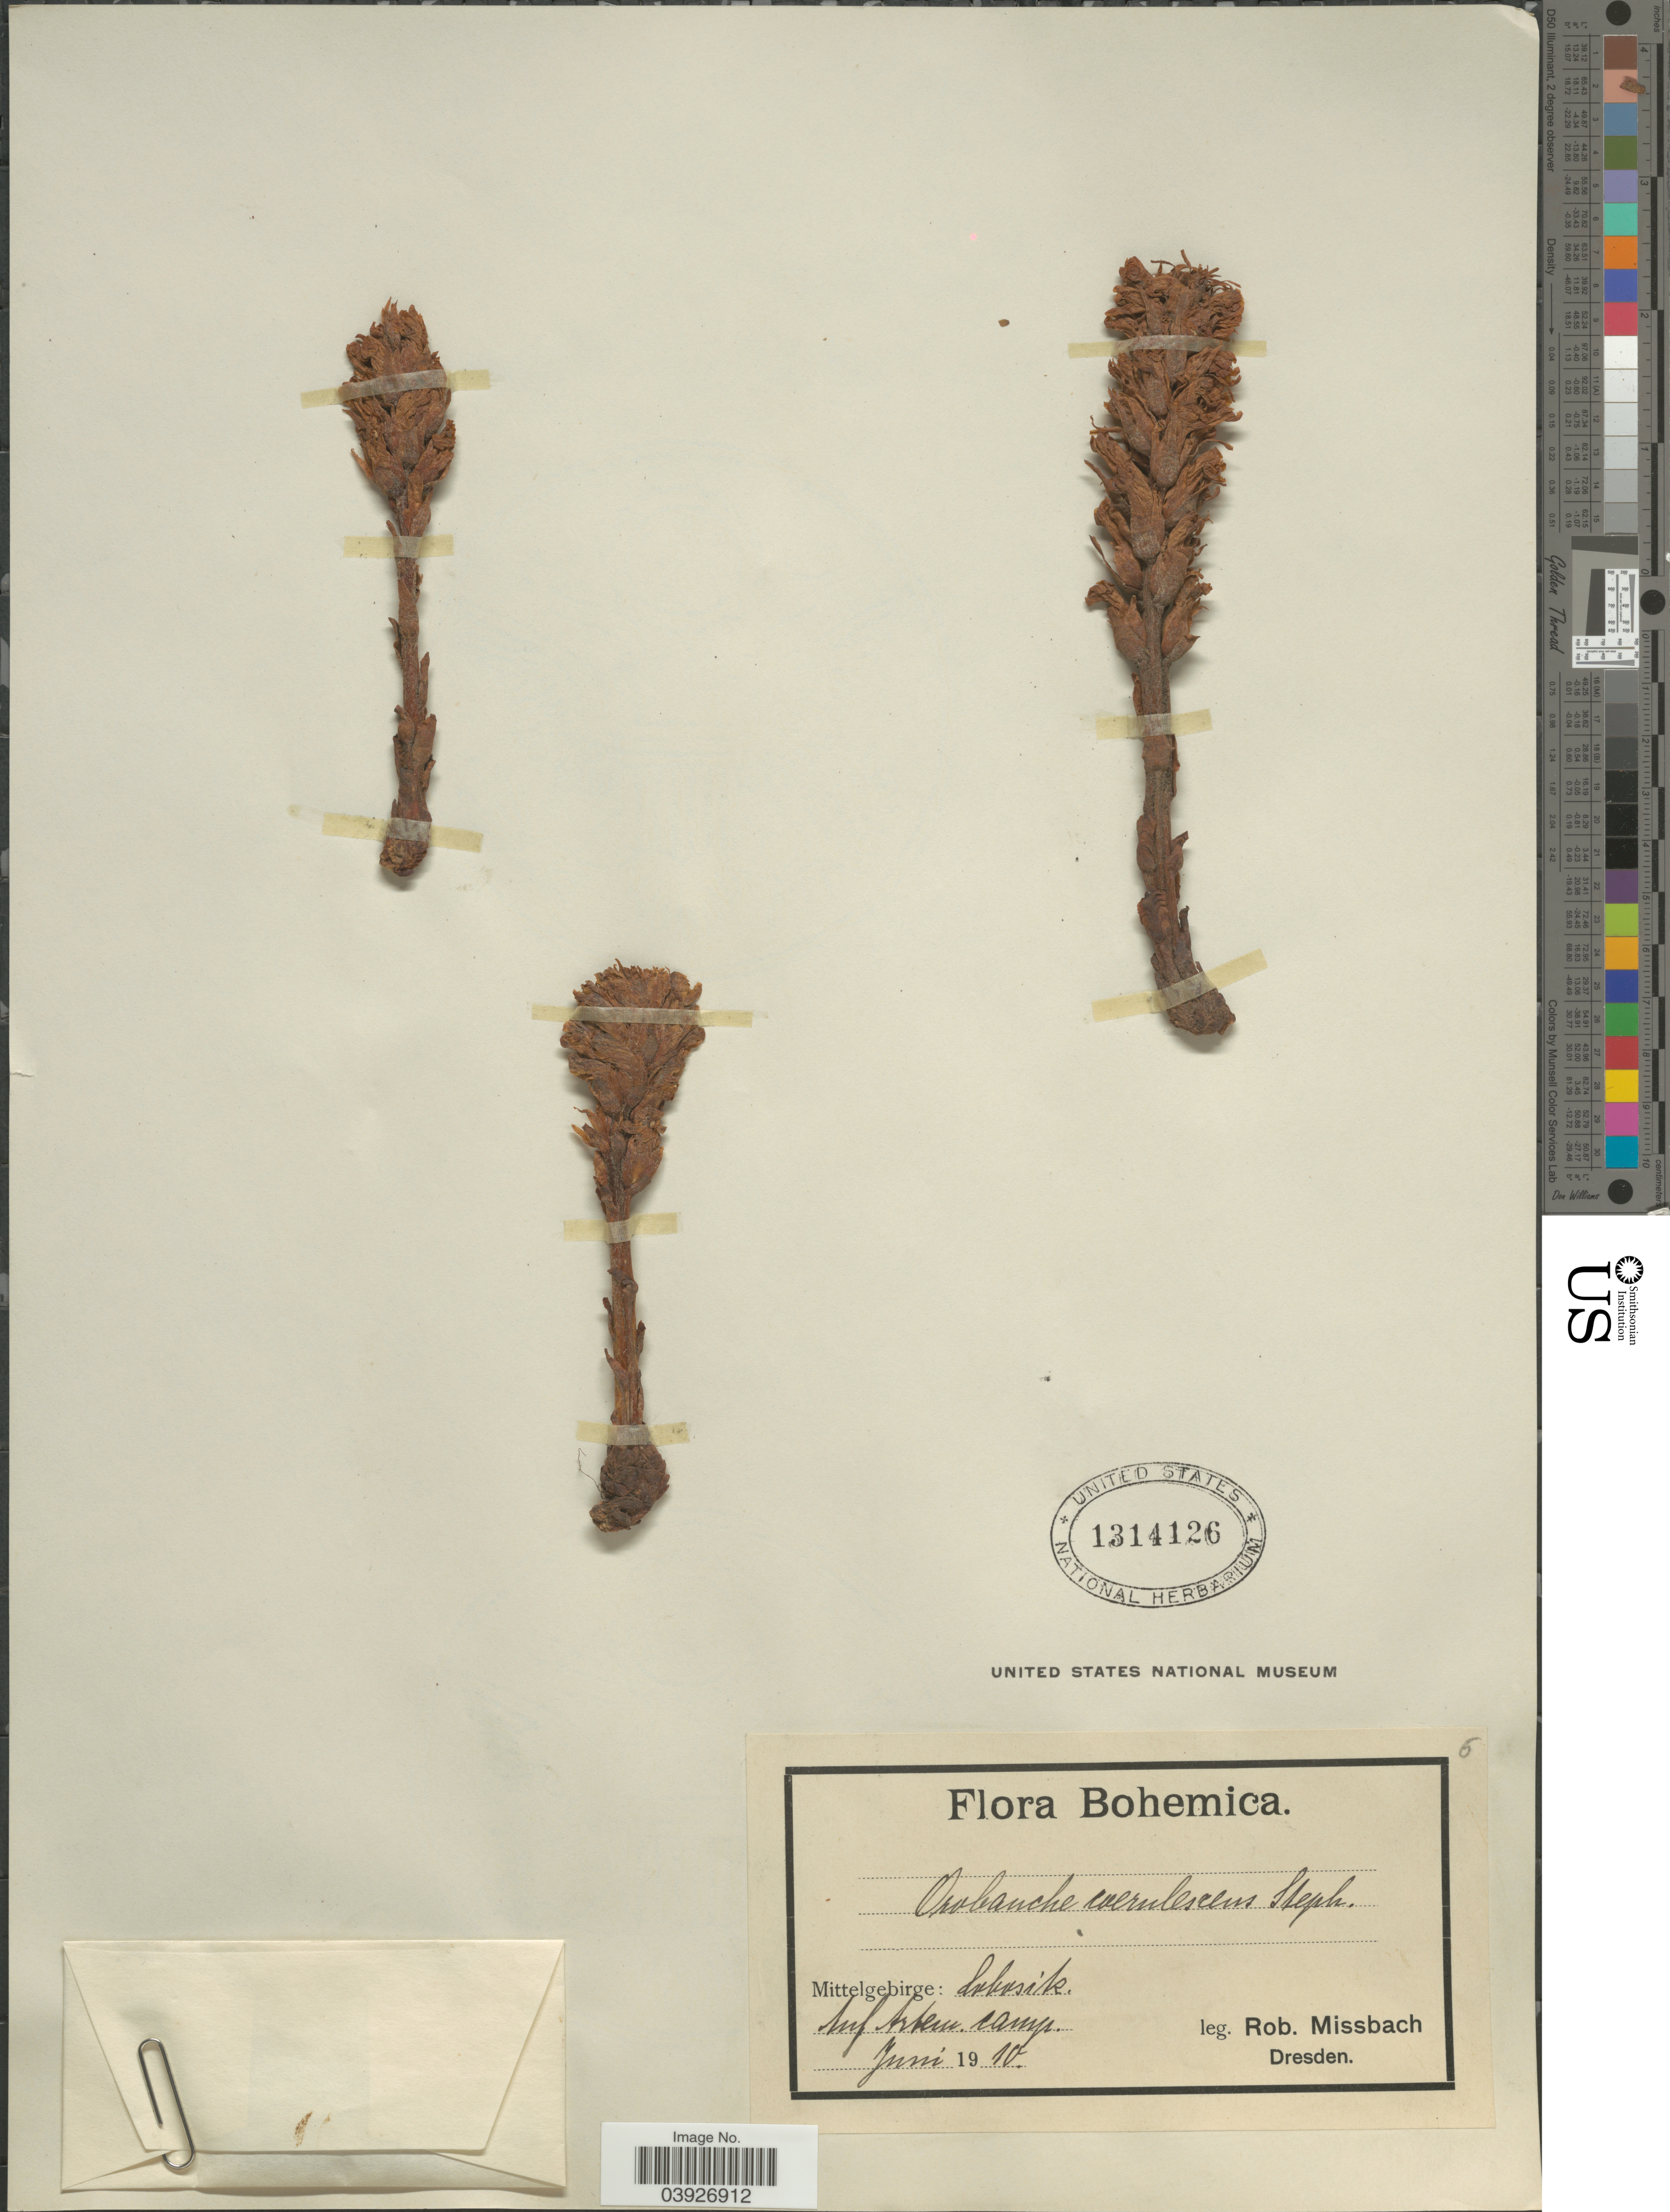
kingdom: Plantae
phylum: Tracheophyta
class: Magnoliopsida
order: Lamiales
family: Orobanchaceae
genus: Orobanche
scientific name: Orobanche caerulescens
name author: K. Koch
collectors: R. Missbach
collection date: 1910-06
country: Czechia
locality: Bohemica. Mittelgebirge: Subusik. Auf Artem. camp.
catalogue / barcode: US 1314126